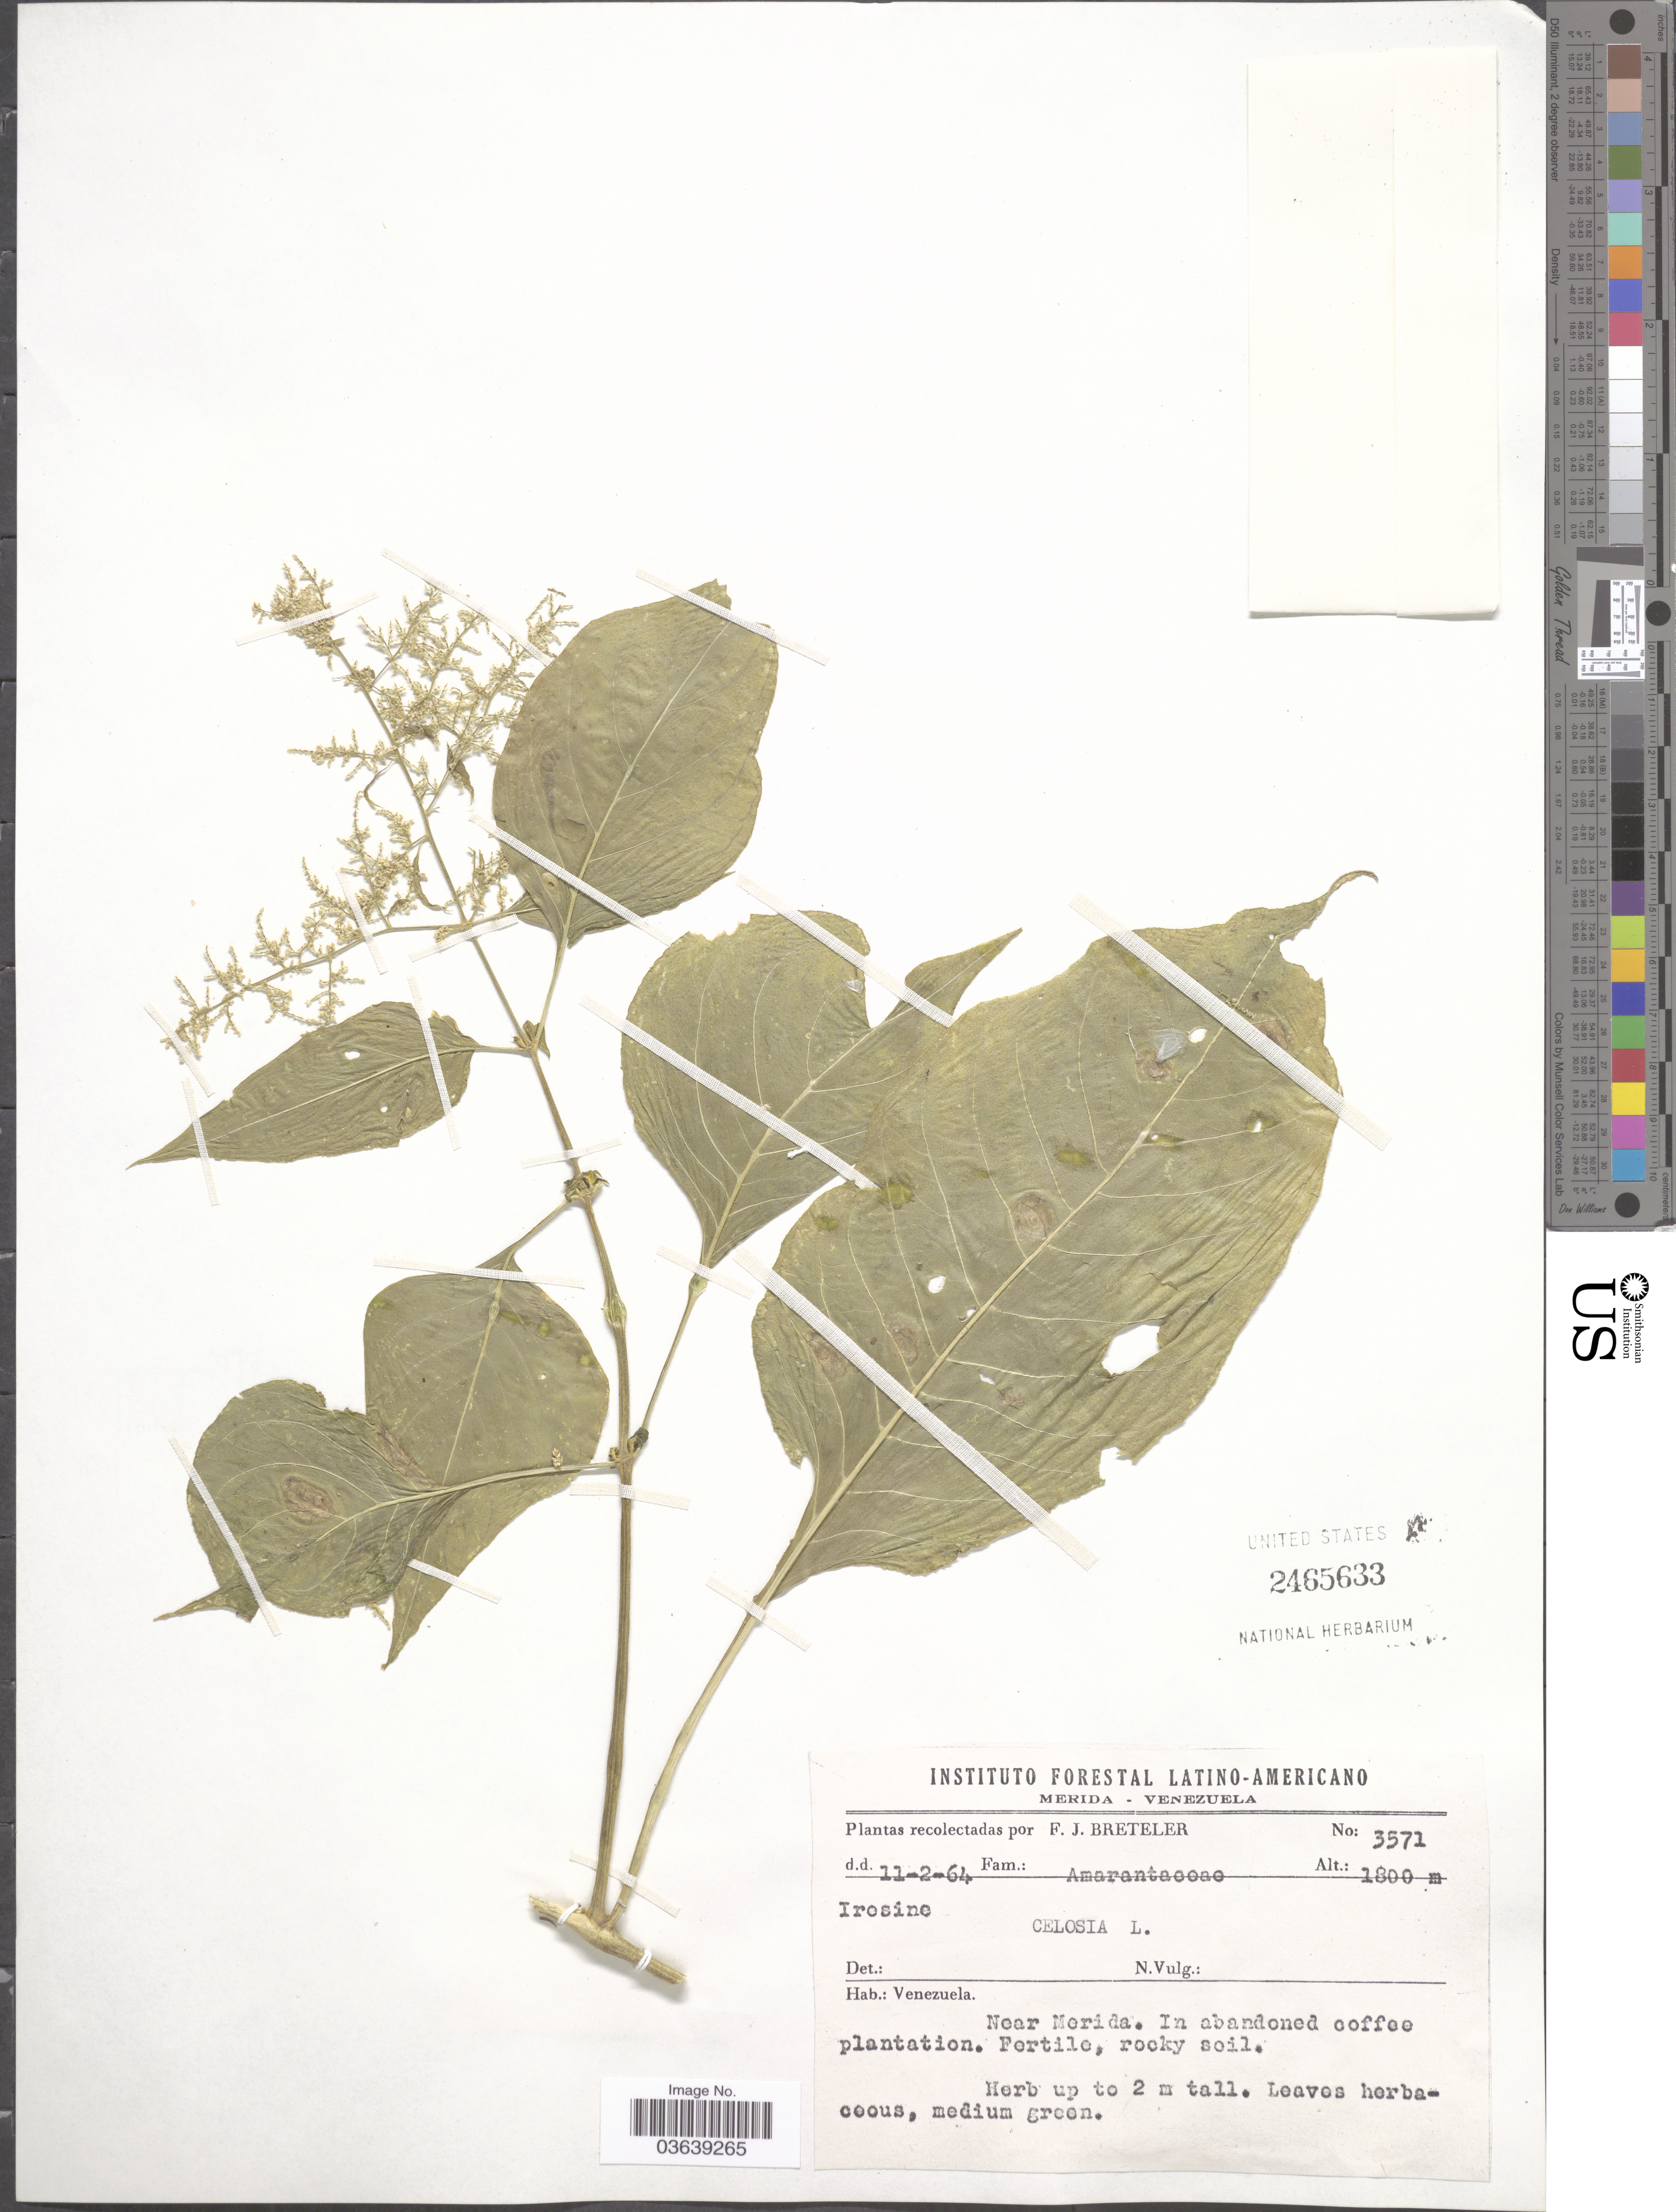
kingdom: Plantae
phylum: Tracheophyta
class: Magnoliopsida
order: Caryophyllales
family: Amaranthaceae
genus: Iresine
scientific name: Iresine celosia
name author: L.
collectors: F. J. Breteler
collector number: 3571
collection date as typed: Transcribed d/m/y: 11/2/64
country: Venezuela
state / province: Mérida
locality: Near Merida.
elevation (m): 1800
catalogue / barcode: US 2465633